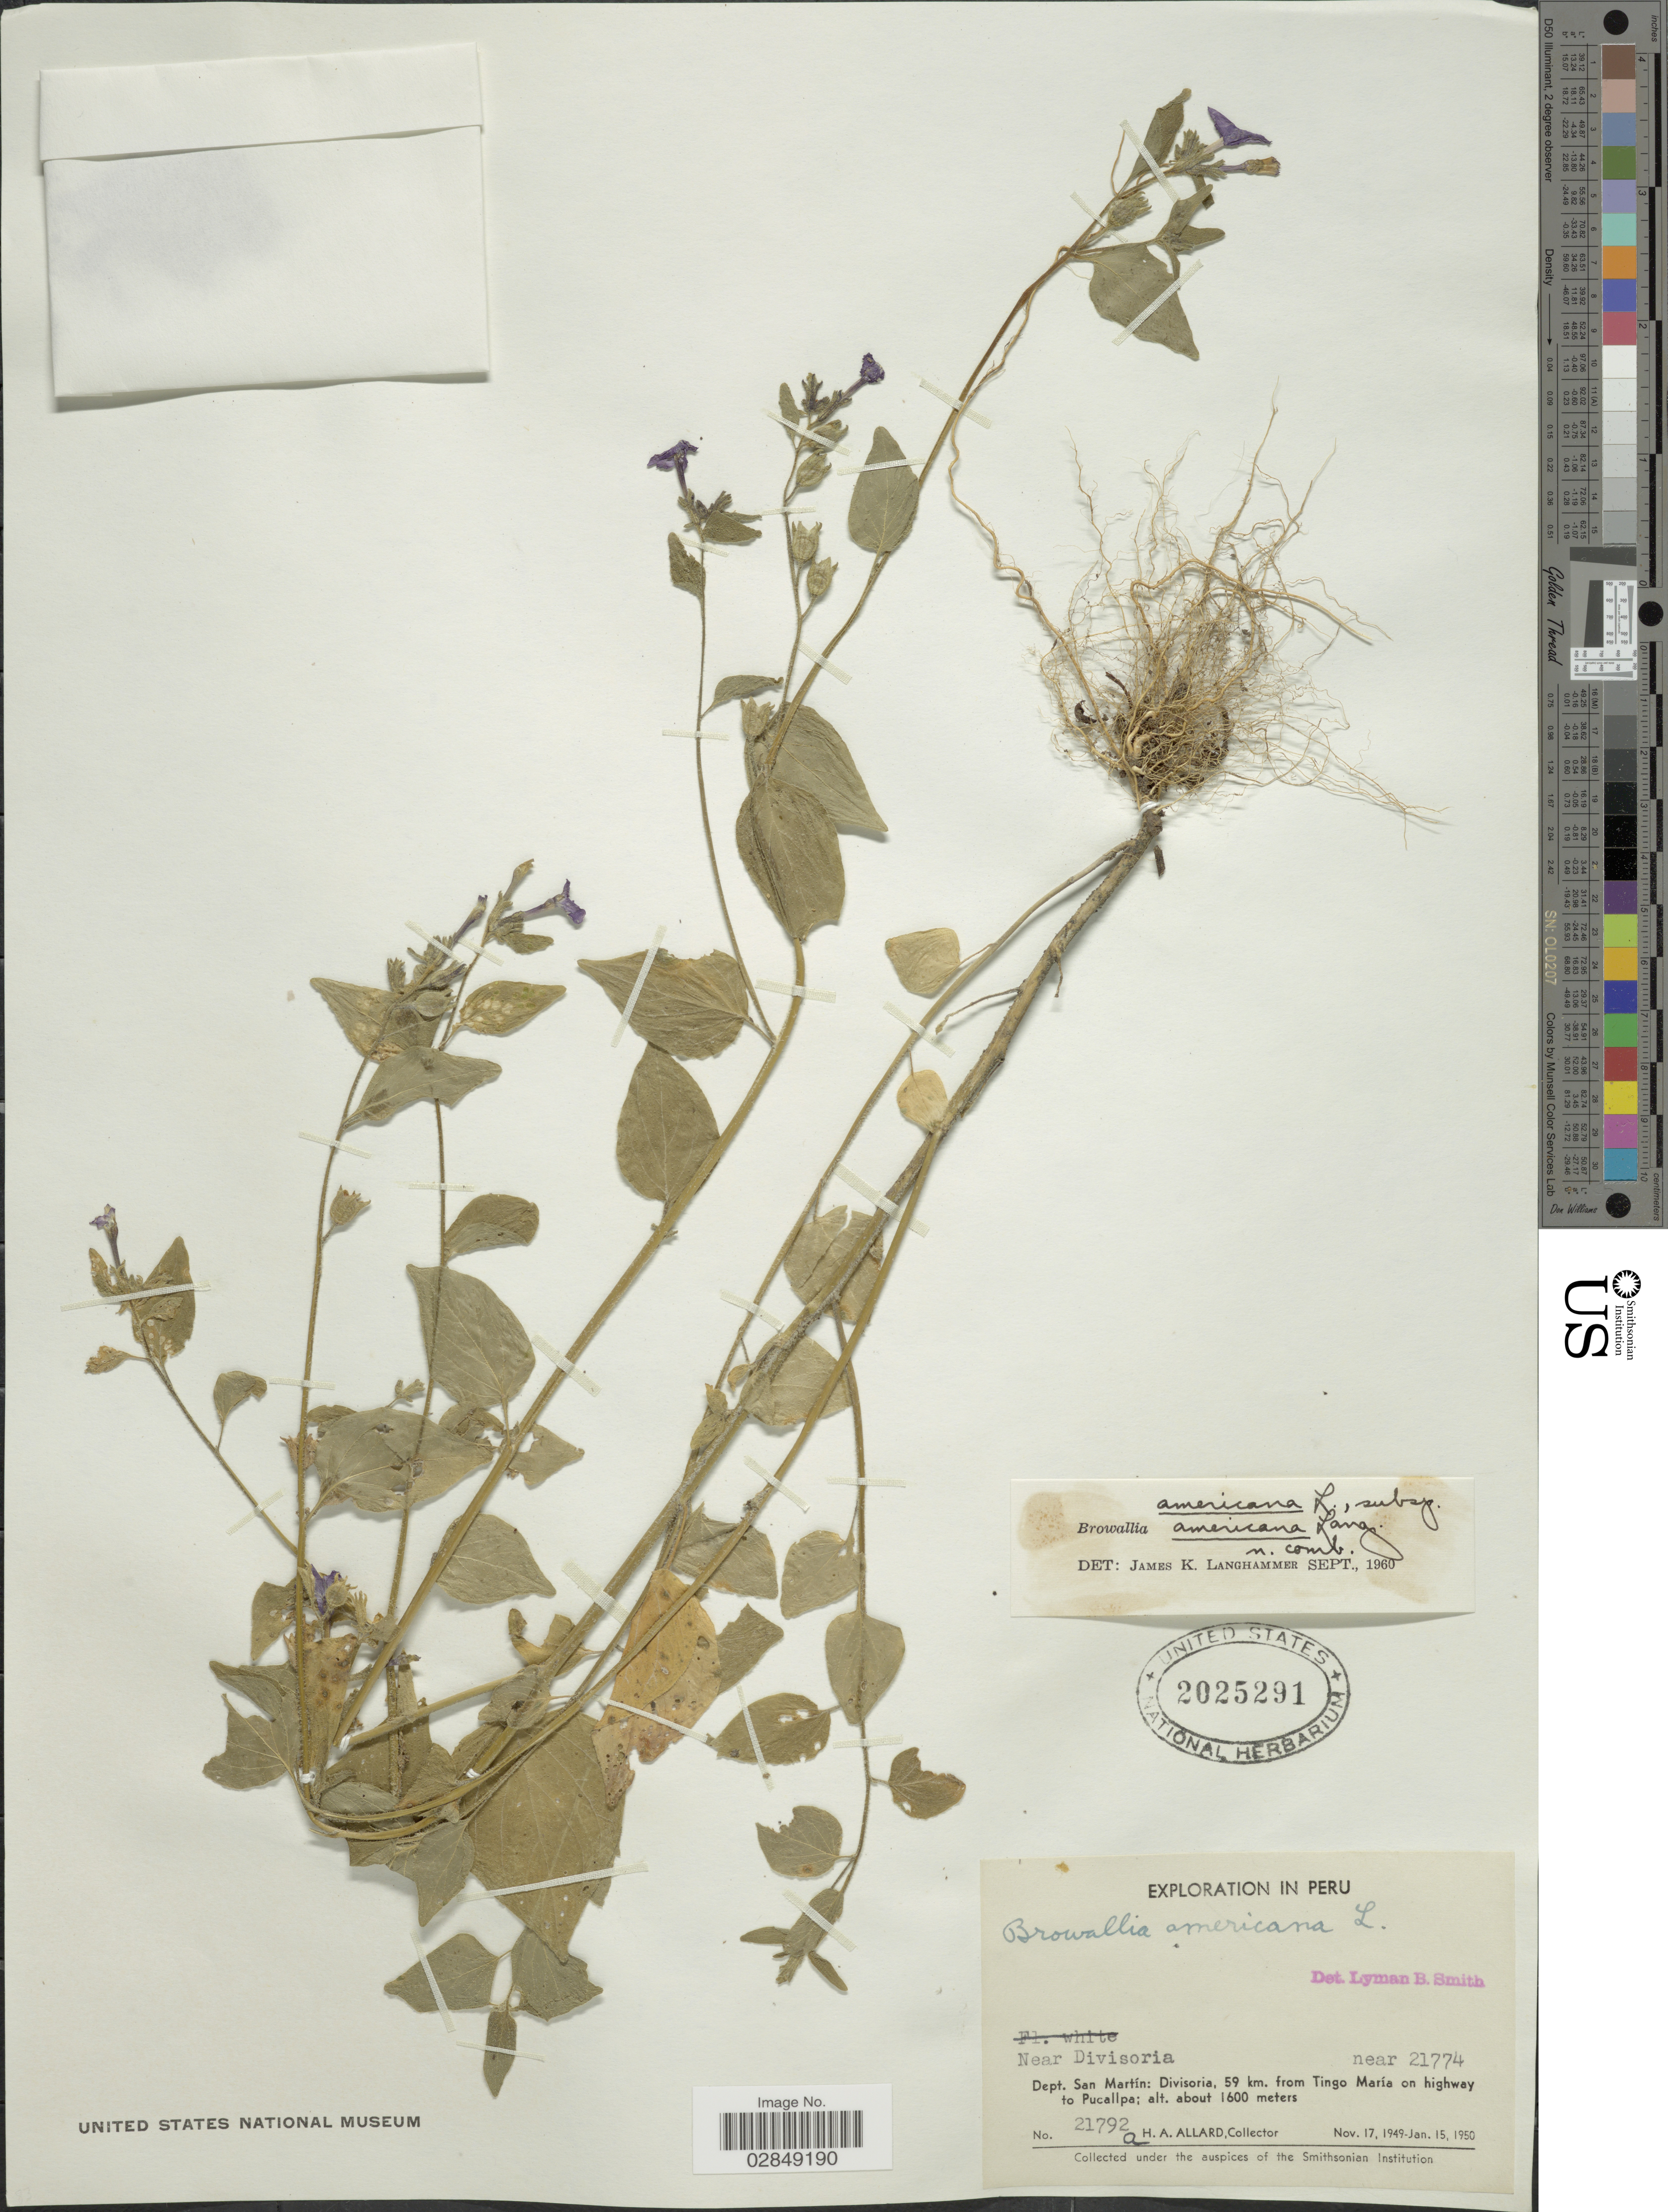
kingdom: Plantae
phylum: Tracheophyta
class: Magnoliopsida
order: Solanales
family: Solanaceae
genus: Browallia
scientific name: Browallia americana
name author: L.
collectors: H. A. Allard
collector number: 21792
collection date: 1949-11-17/1950-01-15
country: Peru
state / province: San Martín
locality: Near Divisoria. Dept. San Martín: Divisoria, 59 km. from Tingo María on highway to Pucallpa.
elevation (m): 1600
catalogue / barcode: US 2025291